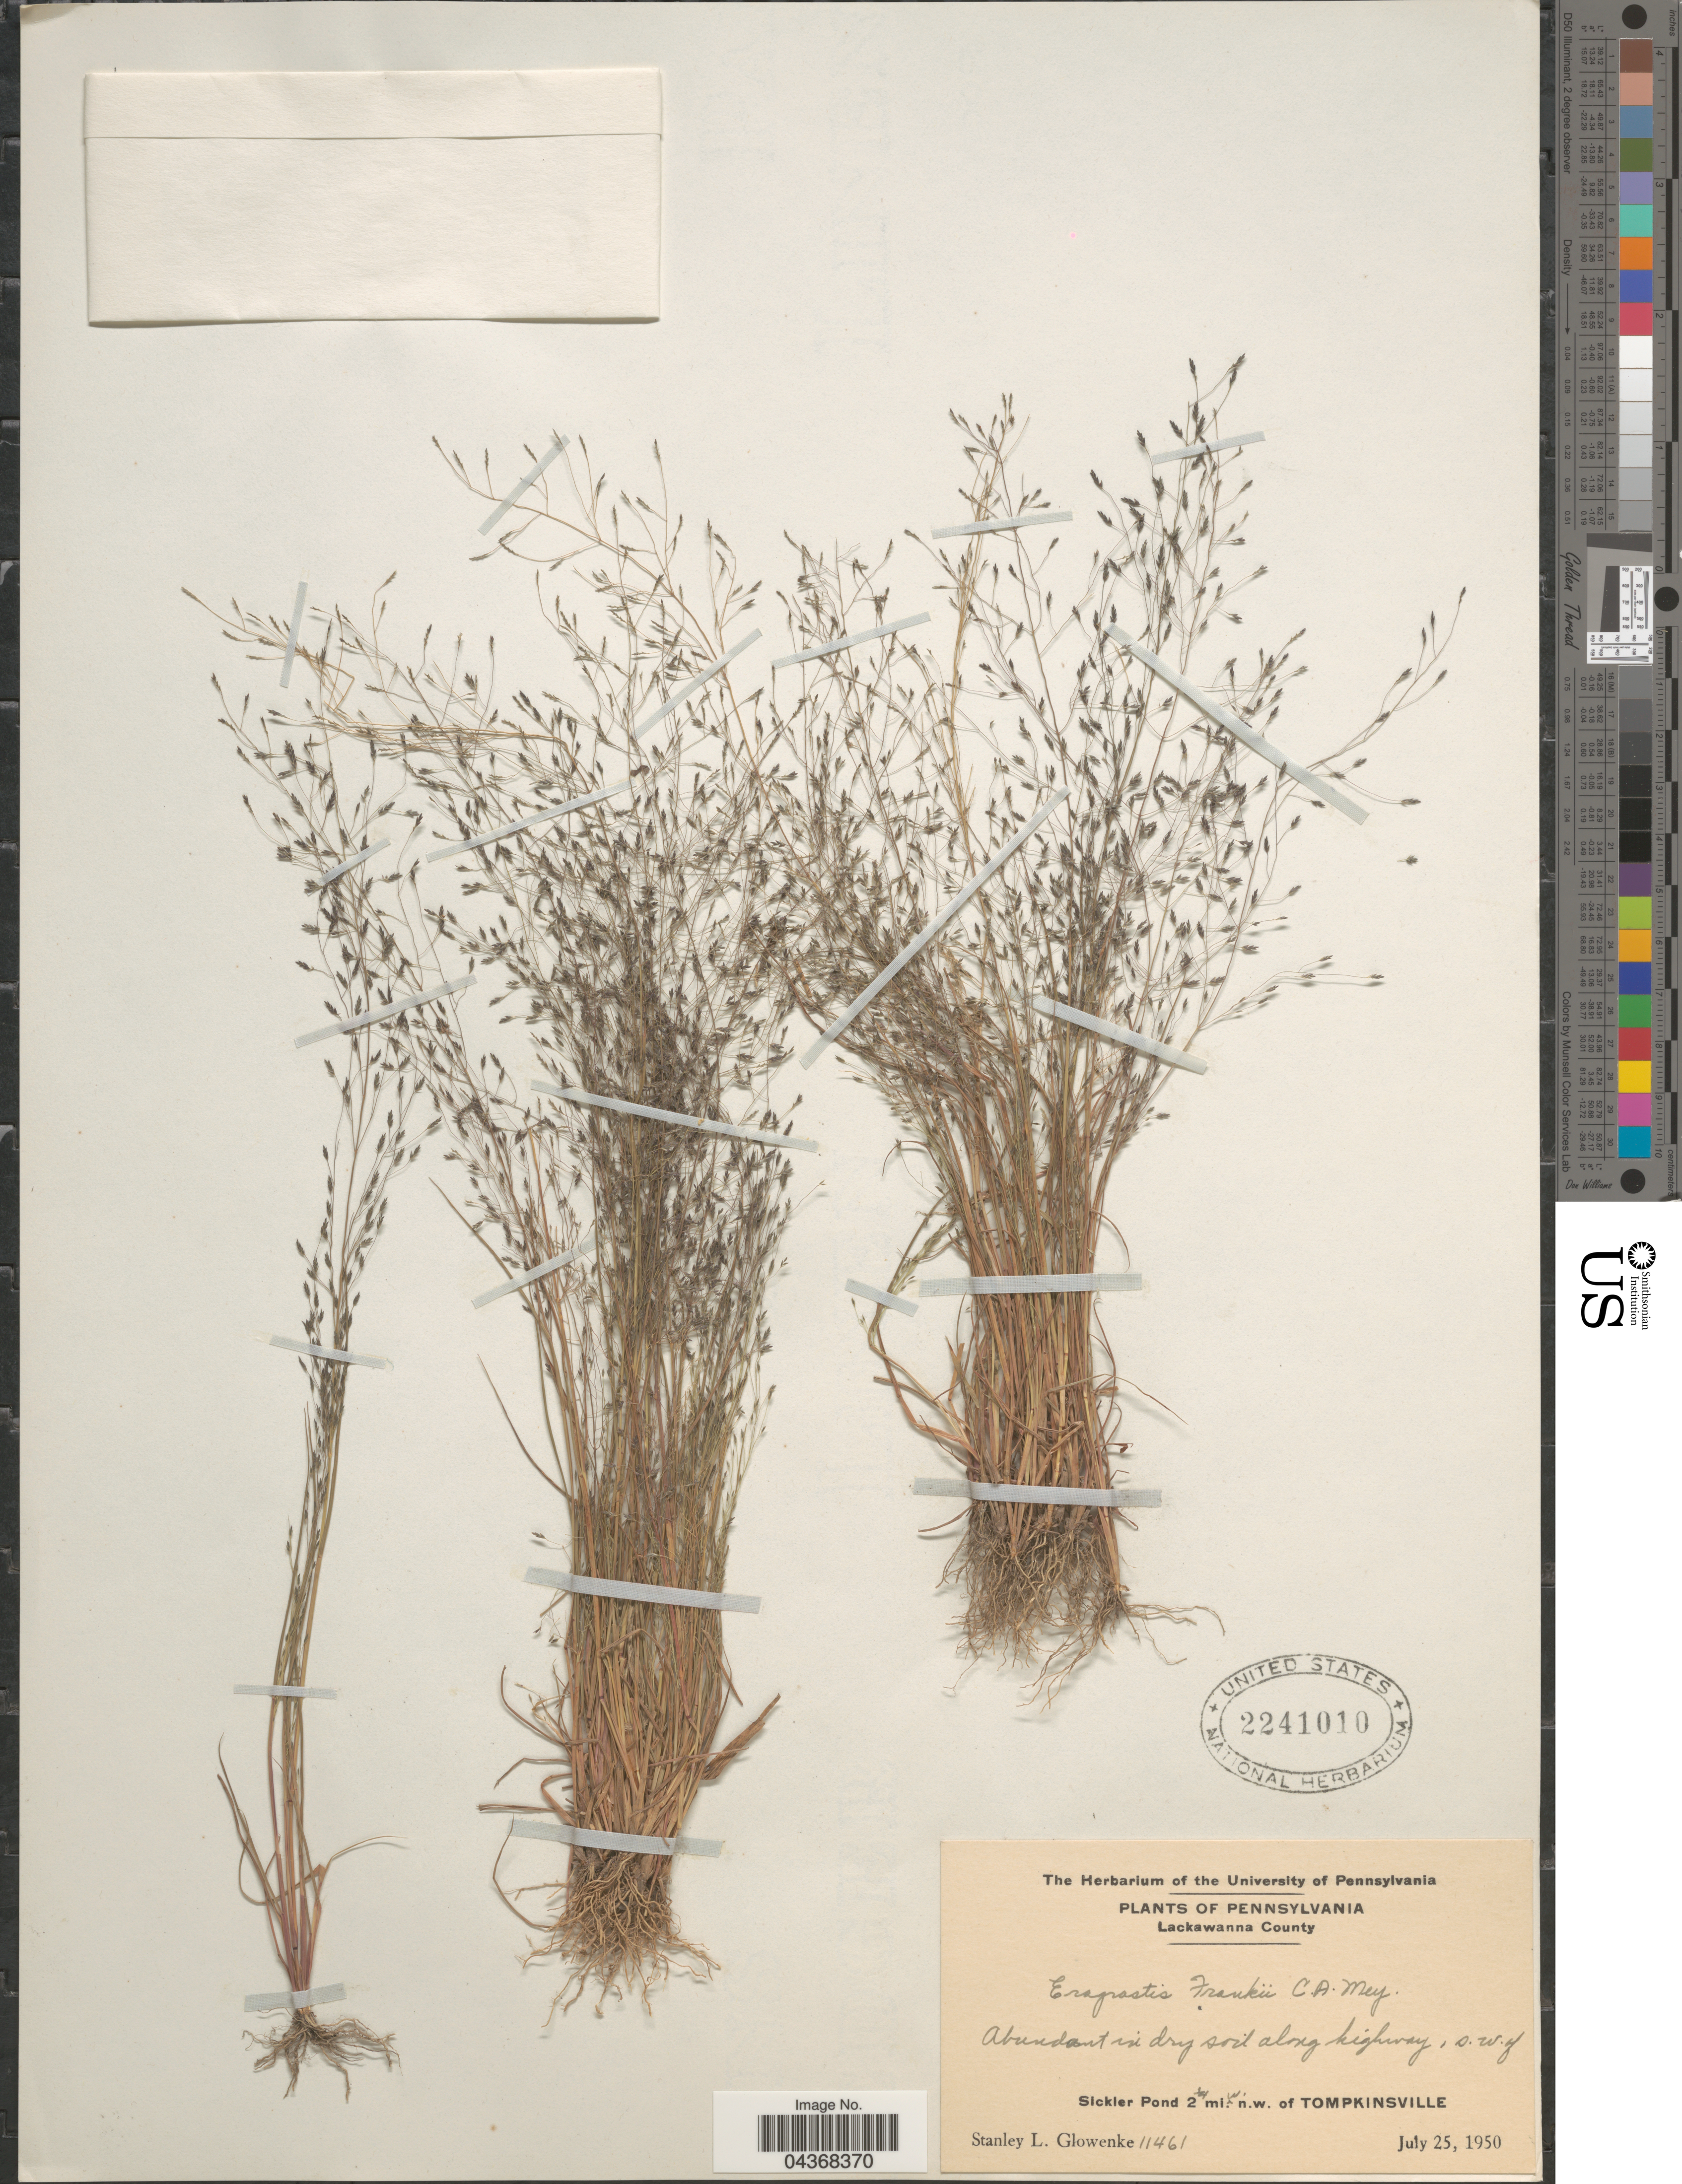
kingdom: Plantae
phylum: Tracheophyta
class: Liliopsida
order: Poales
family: Poaceae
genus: Eragrostis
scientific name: Eragrostis frankii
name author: C.A. Mey. ex Steud.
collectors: S. Glowenke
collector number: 11461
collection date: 1950-07-25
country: United States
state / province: Pennsylvania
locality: Lackawanna County. Abundant in dry soil along highway, s. w. of Sickler Pond 2 mi. n. w. of Tompkinsville.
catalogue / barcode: US 2241010